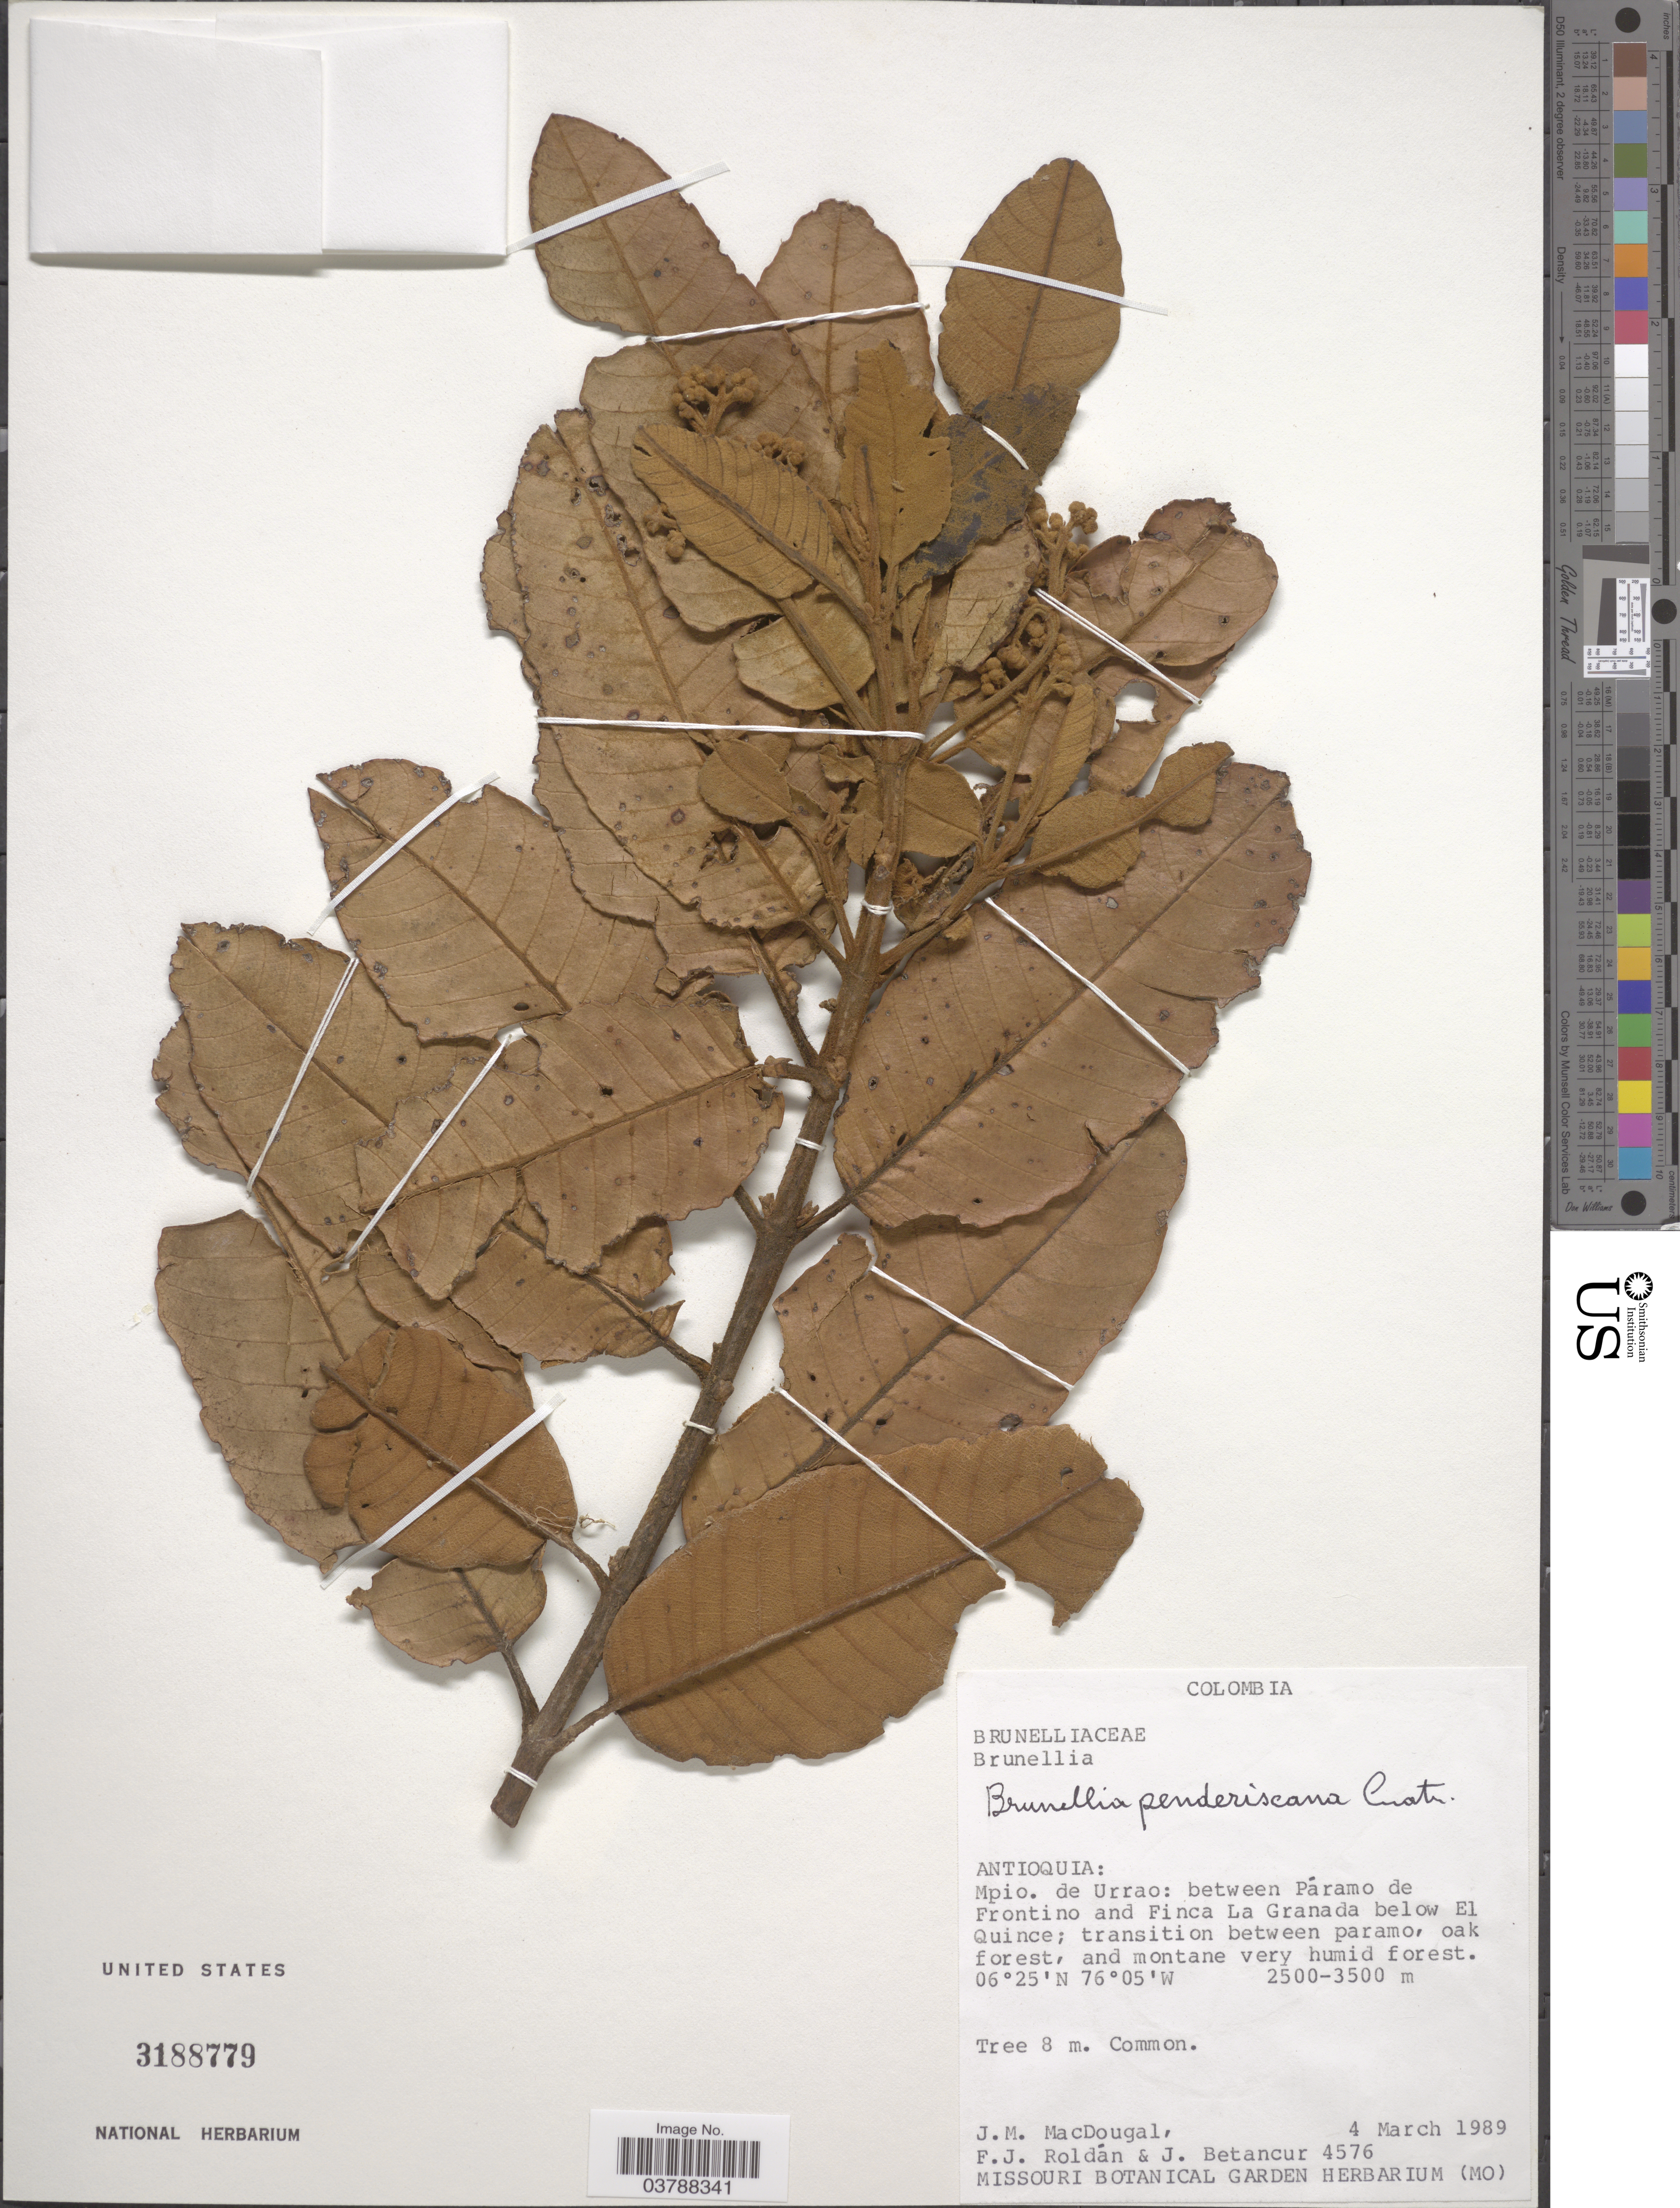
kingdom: Plantae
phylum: Tracheophyta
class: Magnoliopsida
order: Oxalidales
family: Brunelliaceae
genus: Brunellia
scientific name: Brunellia penderiscana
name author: Cuatrec.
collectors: J. M. MacDougal, F. J. Roldán & J. Betancur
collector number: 4576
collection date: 1989-03-04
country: Colombia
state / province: Antioquia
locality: Mpio. de Urrao: between Páramo de Frontino and Finca La Granada below El Quince.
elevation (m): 2500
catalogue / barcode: US 3188779